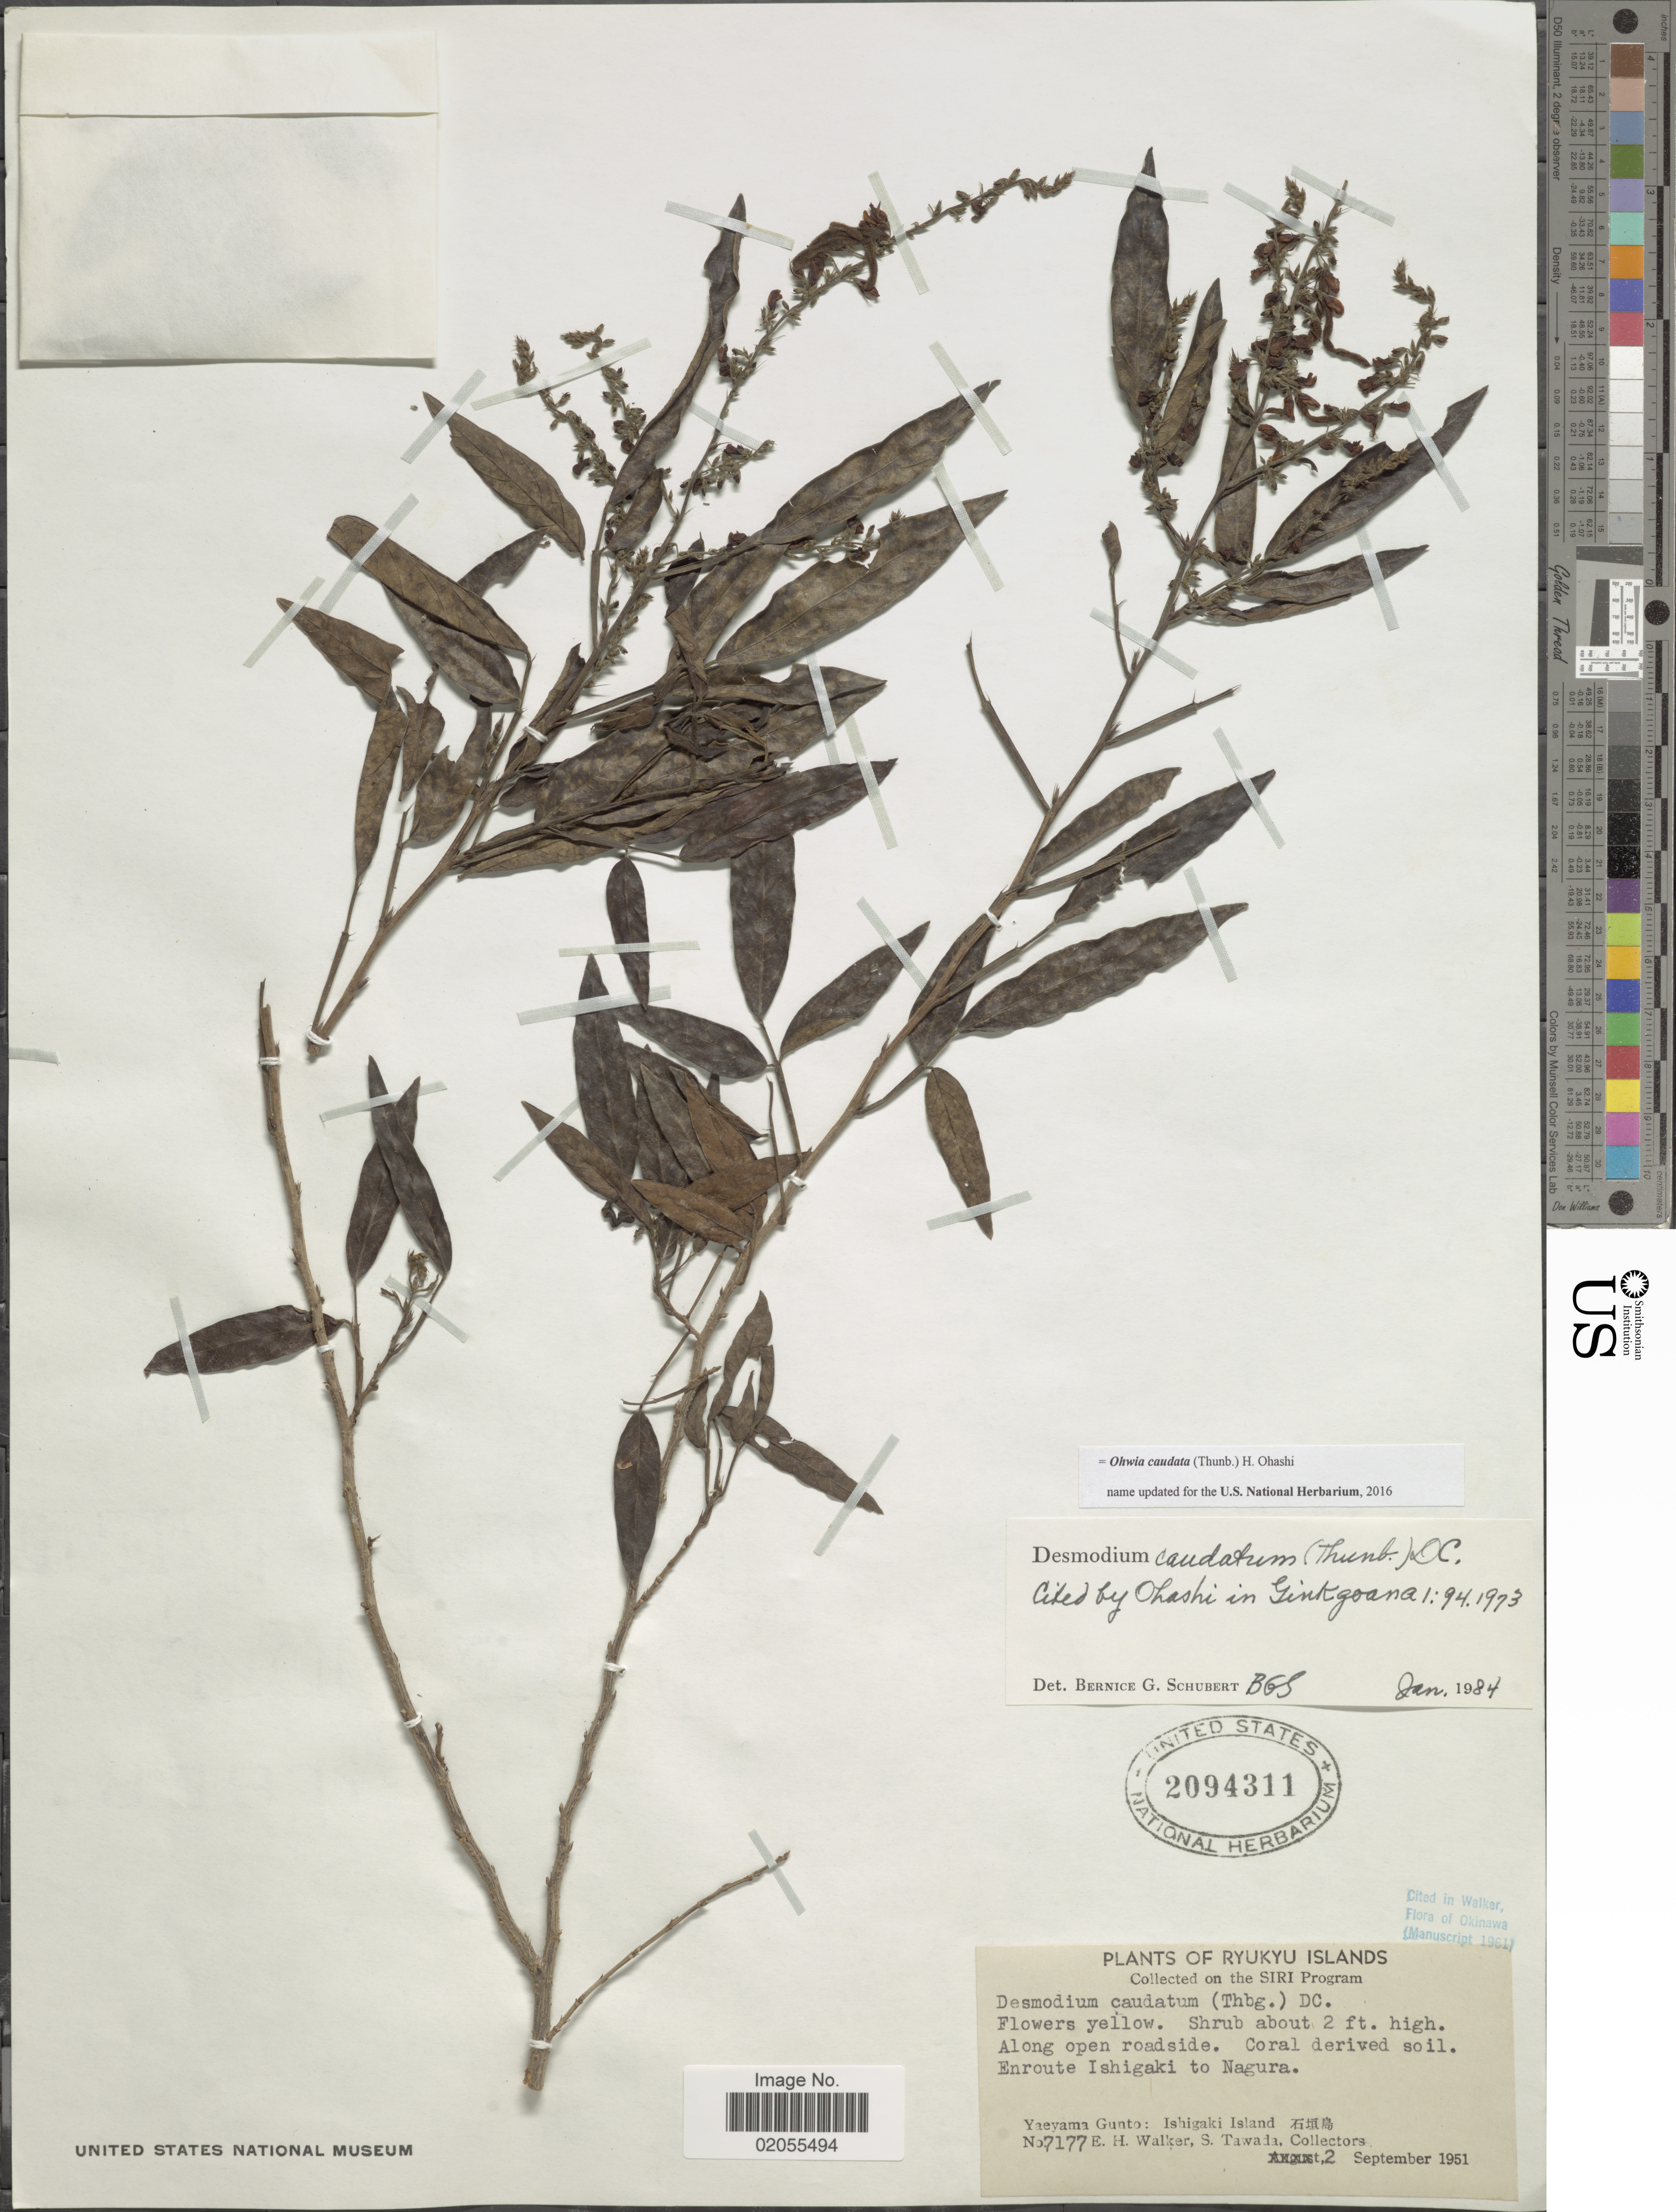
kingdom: Plantae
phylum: Tracheophyta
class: Magnoliopsida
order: Fabales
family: Fabaceae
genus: Ohwia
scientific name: Ohwia caudata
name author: (Thunb.) H. Ohashi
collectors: E. H. Walker & S. Tawada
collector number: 7177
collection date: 1951-09-02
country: Japan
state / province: Okinawa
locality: Ryukyu Islands, enroute Ishigaki to Nagura, Yaeyama Gunto, Ishigaki Island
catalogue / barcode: US 2094311